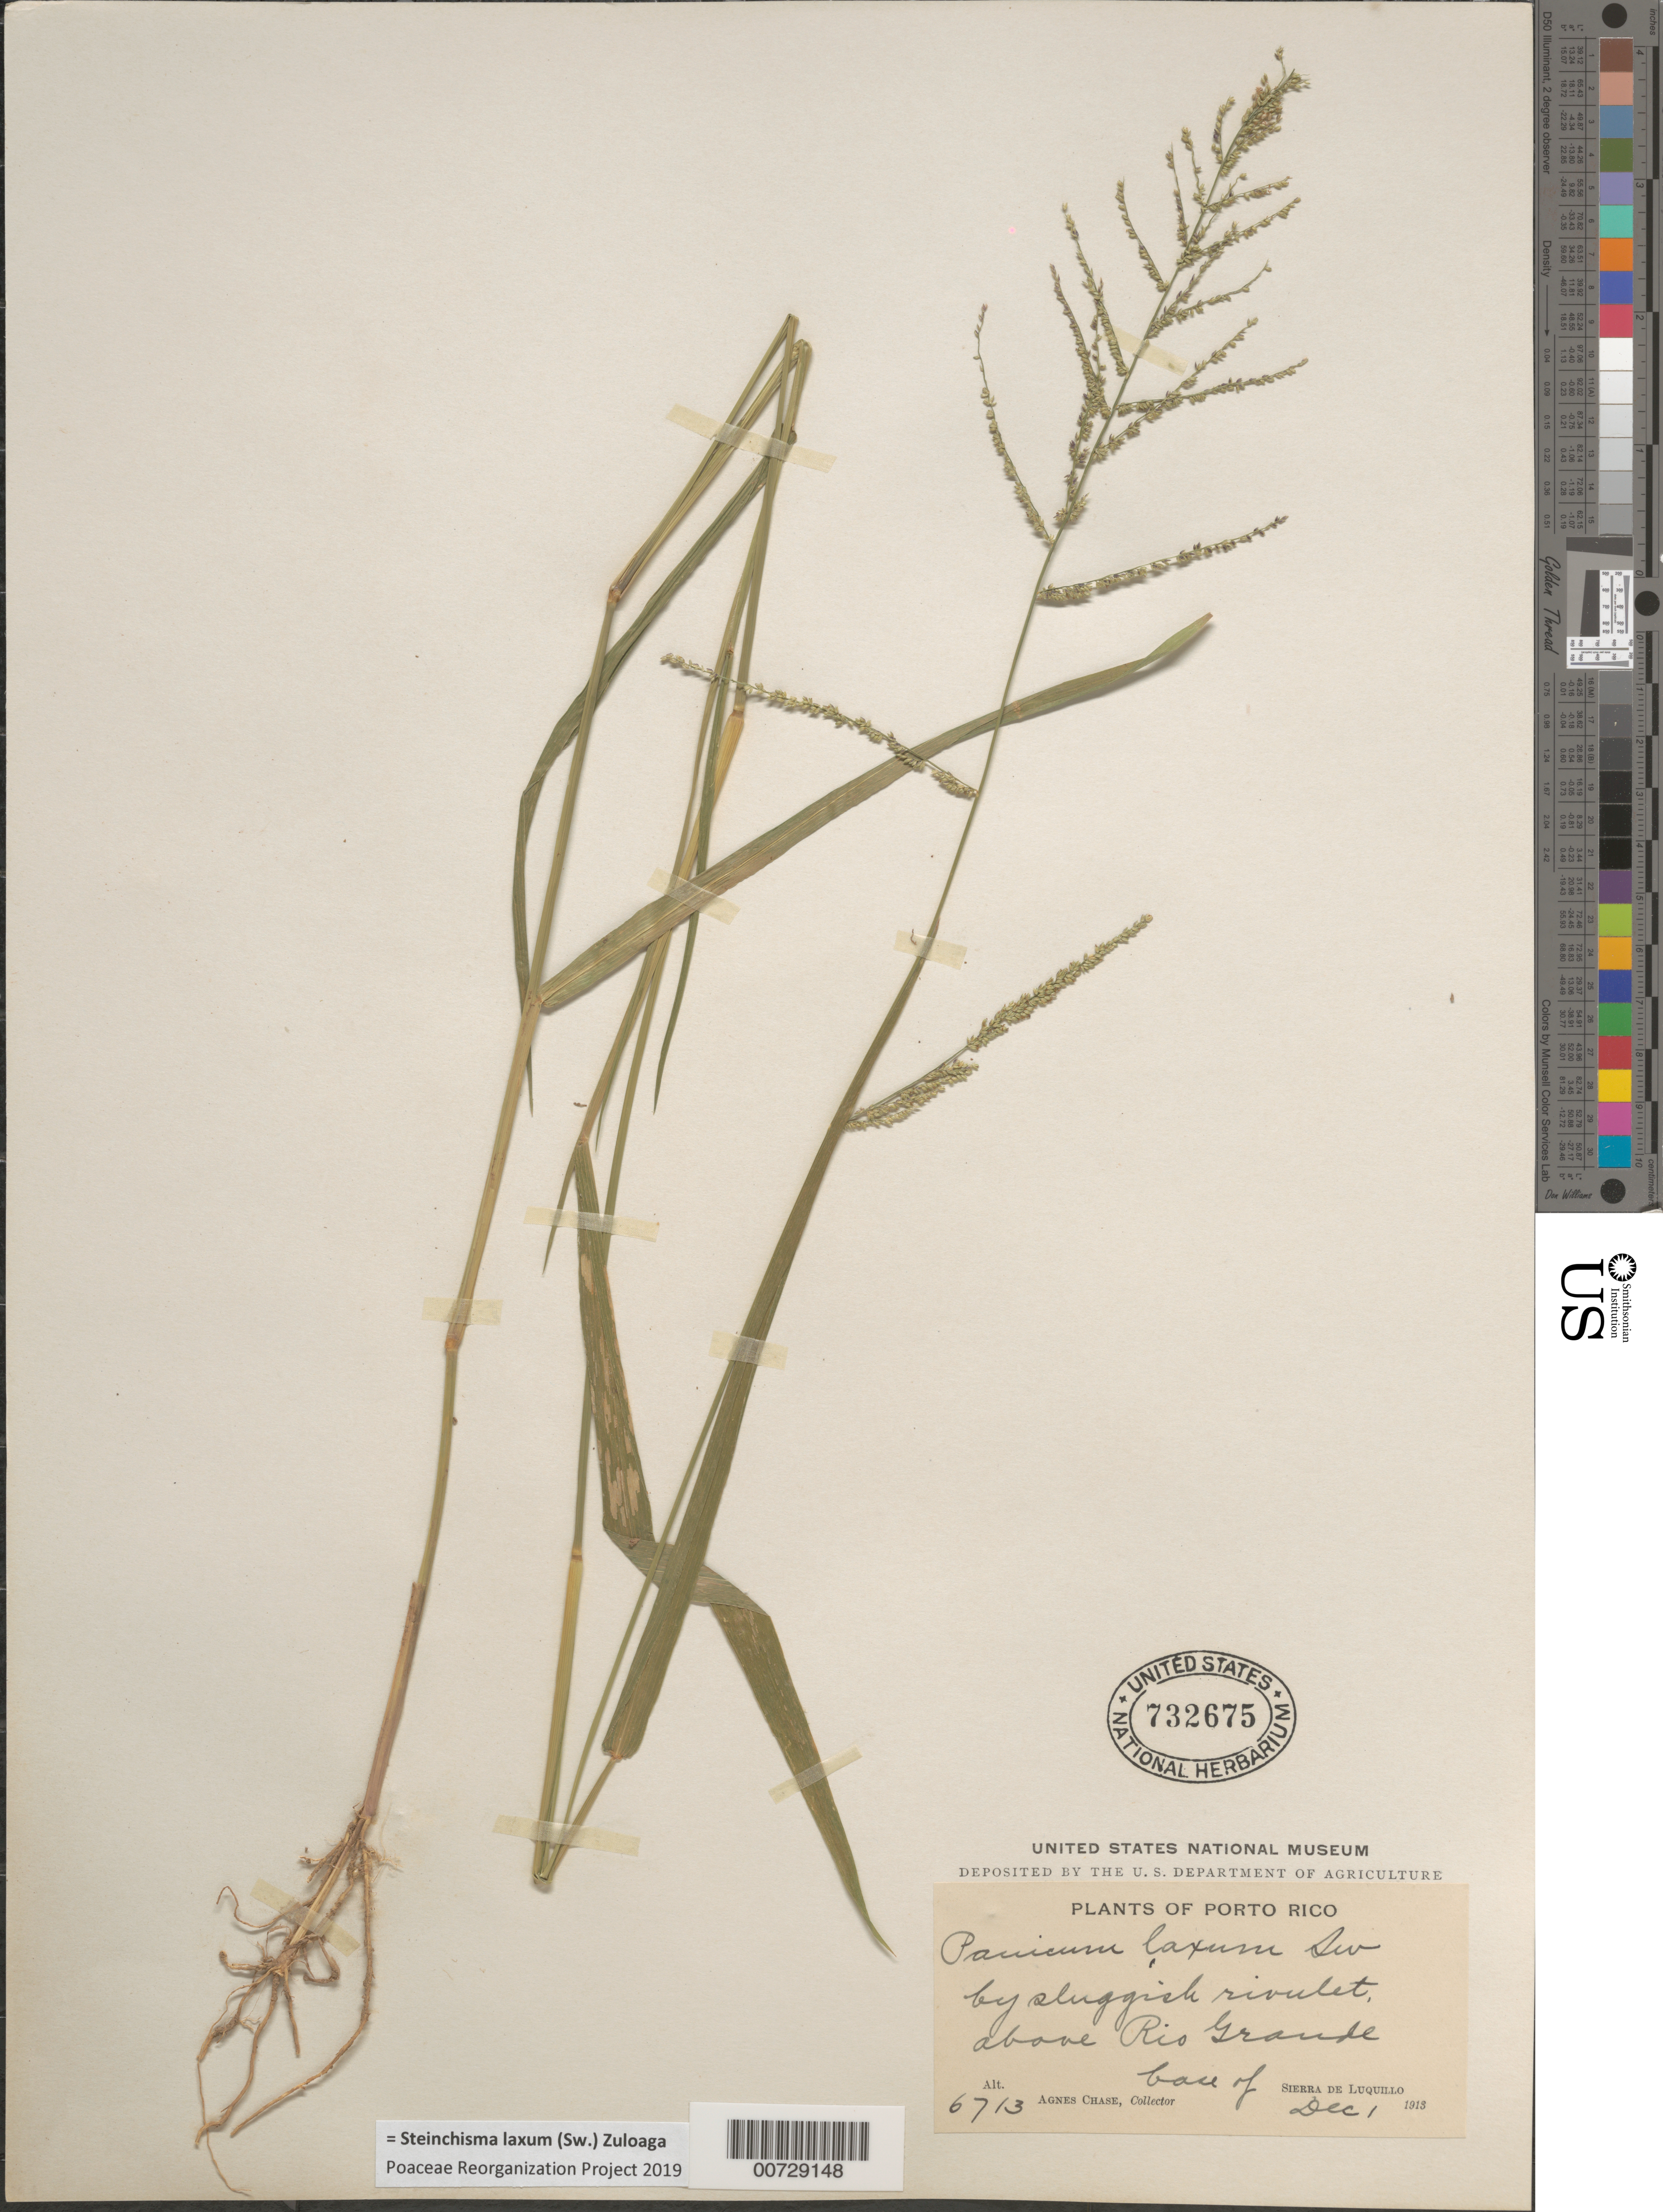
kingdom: Plantae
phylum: Tracheophyta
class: Liliopsida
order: Poales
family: Poaceae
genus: Steinchisma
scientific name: Steinchisma laxum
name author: (Sw.) Zuloaga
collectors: A. Chase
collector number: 6713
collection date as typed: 01 Dec 1913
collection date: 1913-12-01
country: Puerto Rico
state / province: Luquillo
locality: Sierra de Luquillo, above Río Grande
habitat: By sluggish rivulet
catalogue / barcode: US 732675